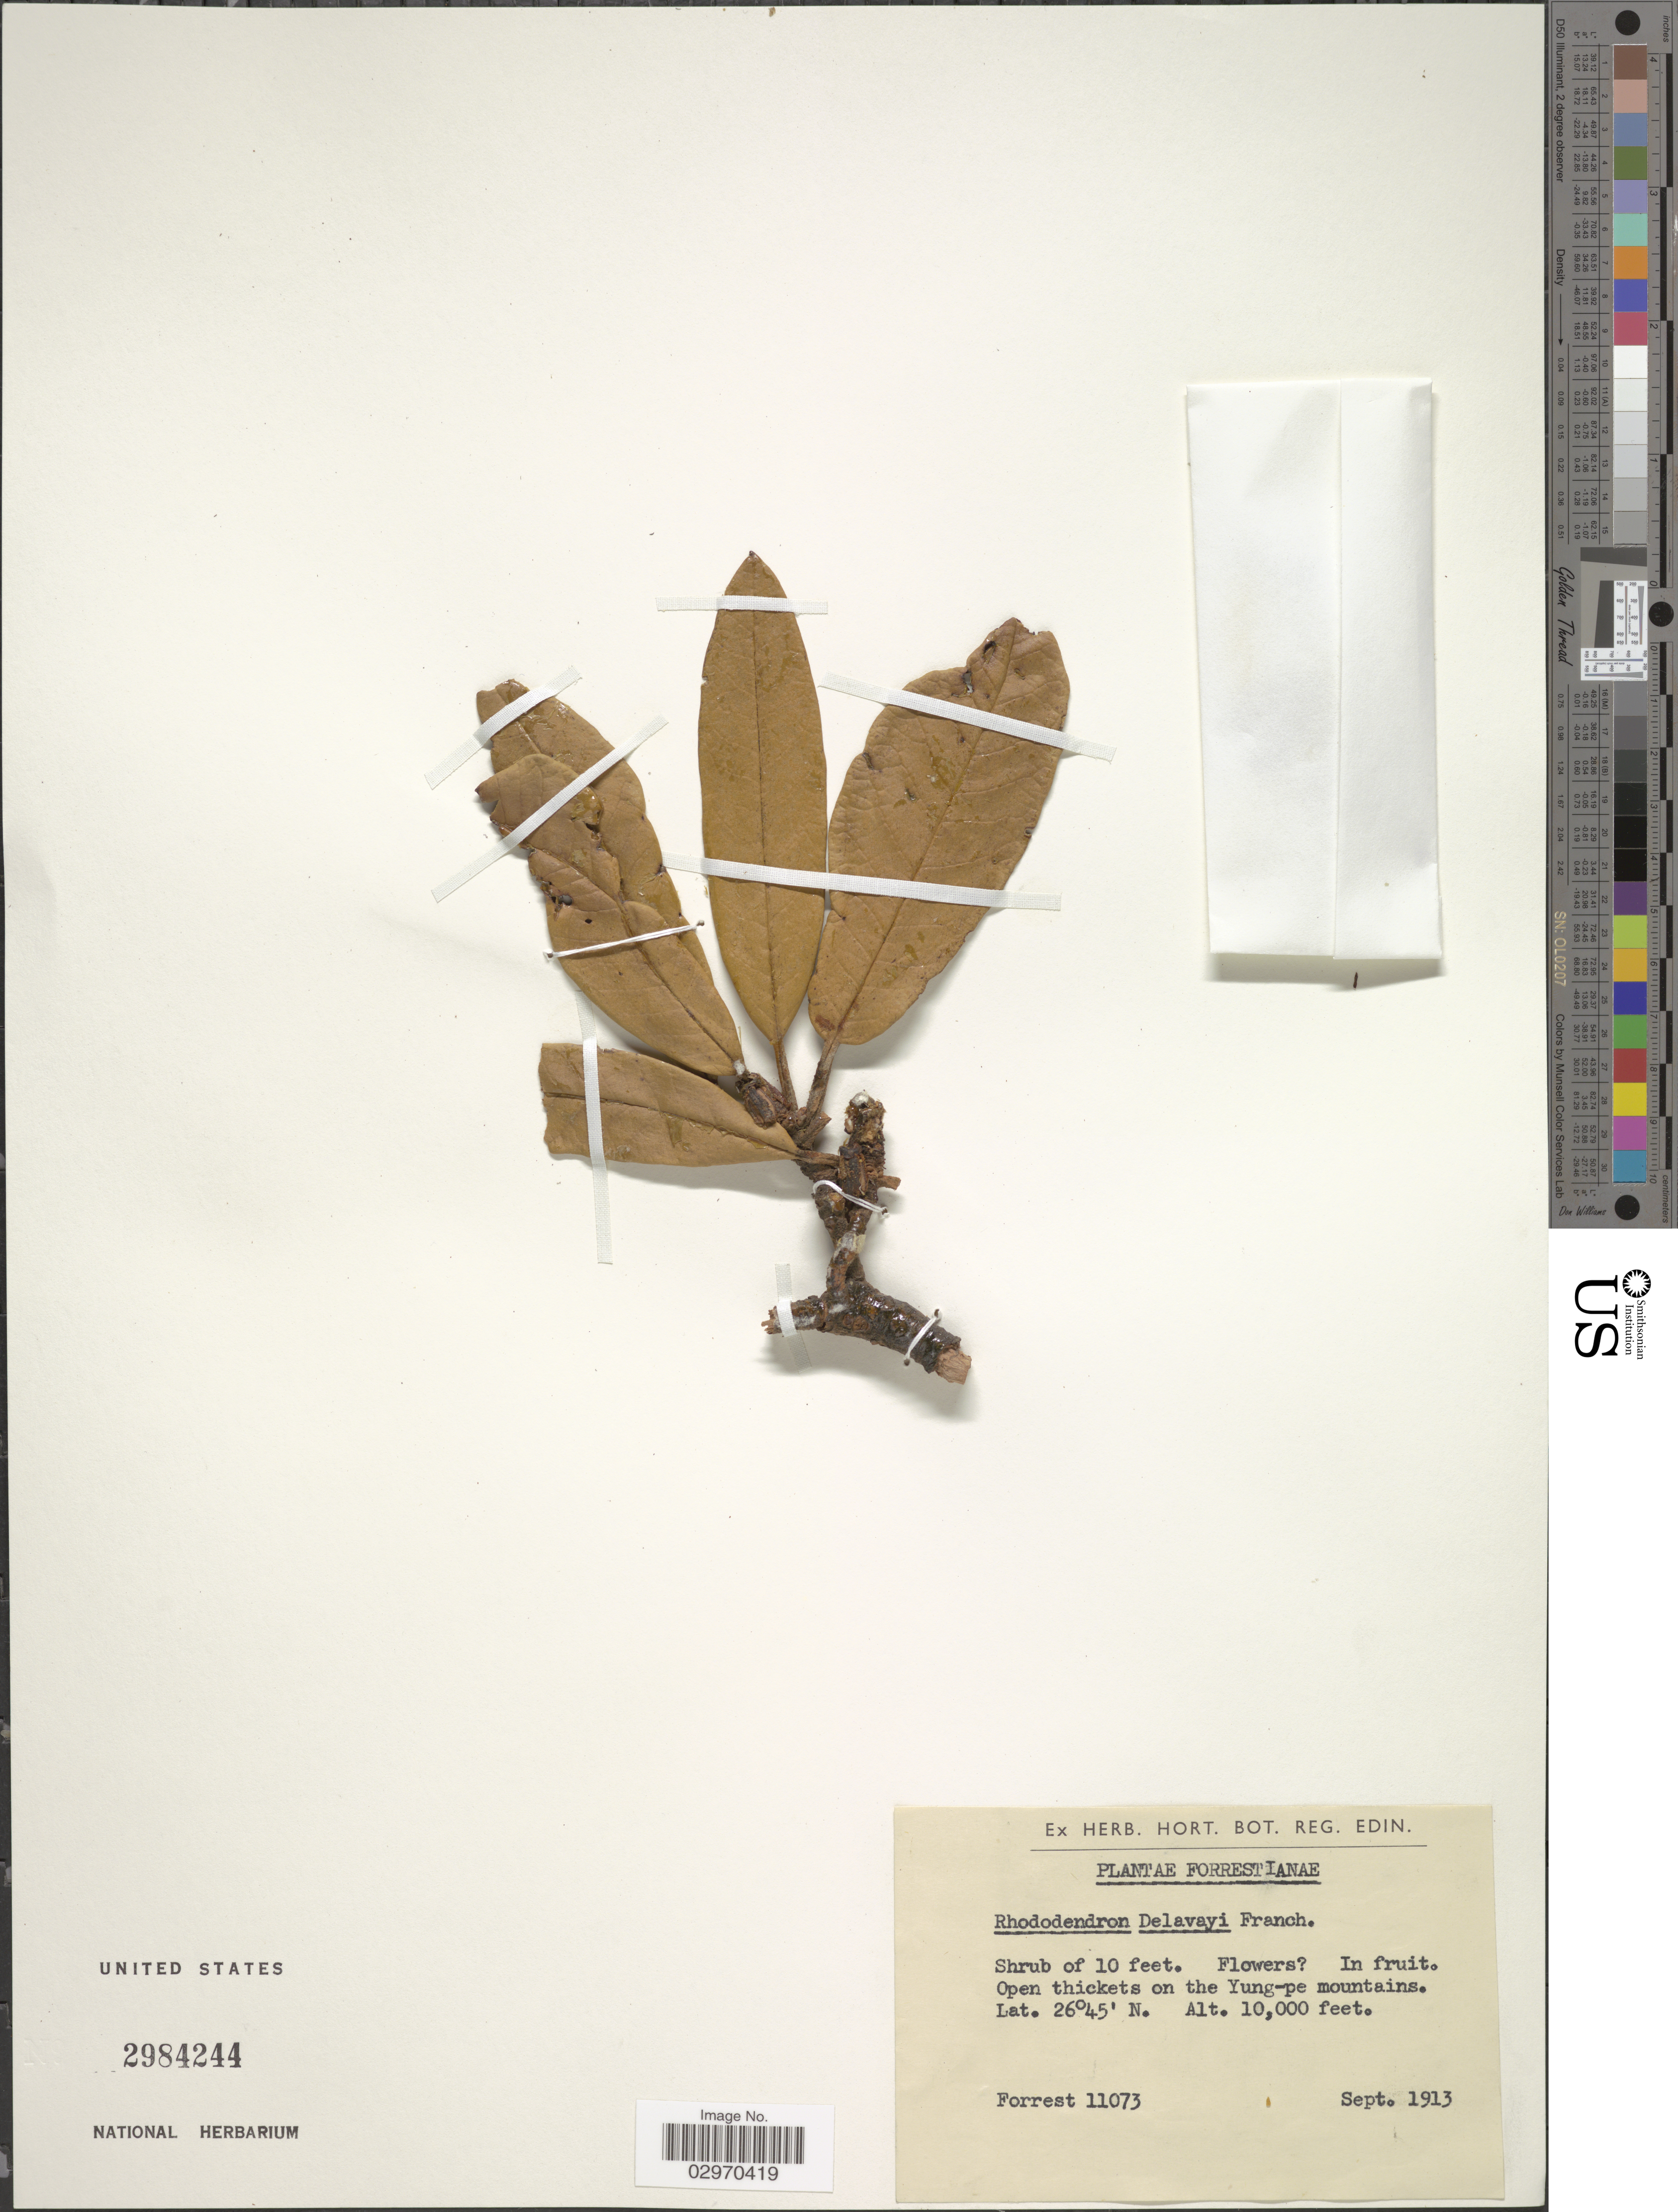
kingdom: Plantae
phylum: Tracheophyta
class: Magnoliopsida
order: Ericales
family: Ericaceae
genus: Rhododendron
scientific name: Rhododendron delavayi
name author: Franch.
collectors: -. Forrest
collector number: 11073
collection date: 1913-09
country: China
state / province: Yunnan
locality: Yung-pe mountains.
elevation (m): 3048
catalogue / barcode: US 2984244